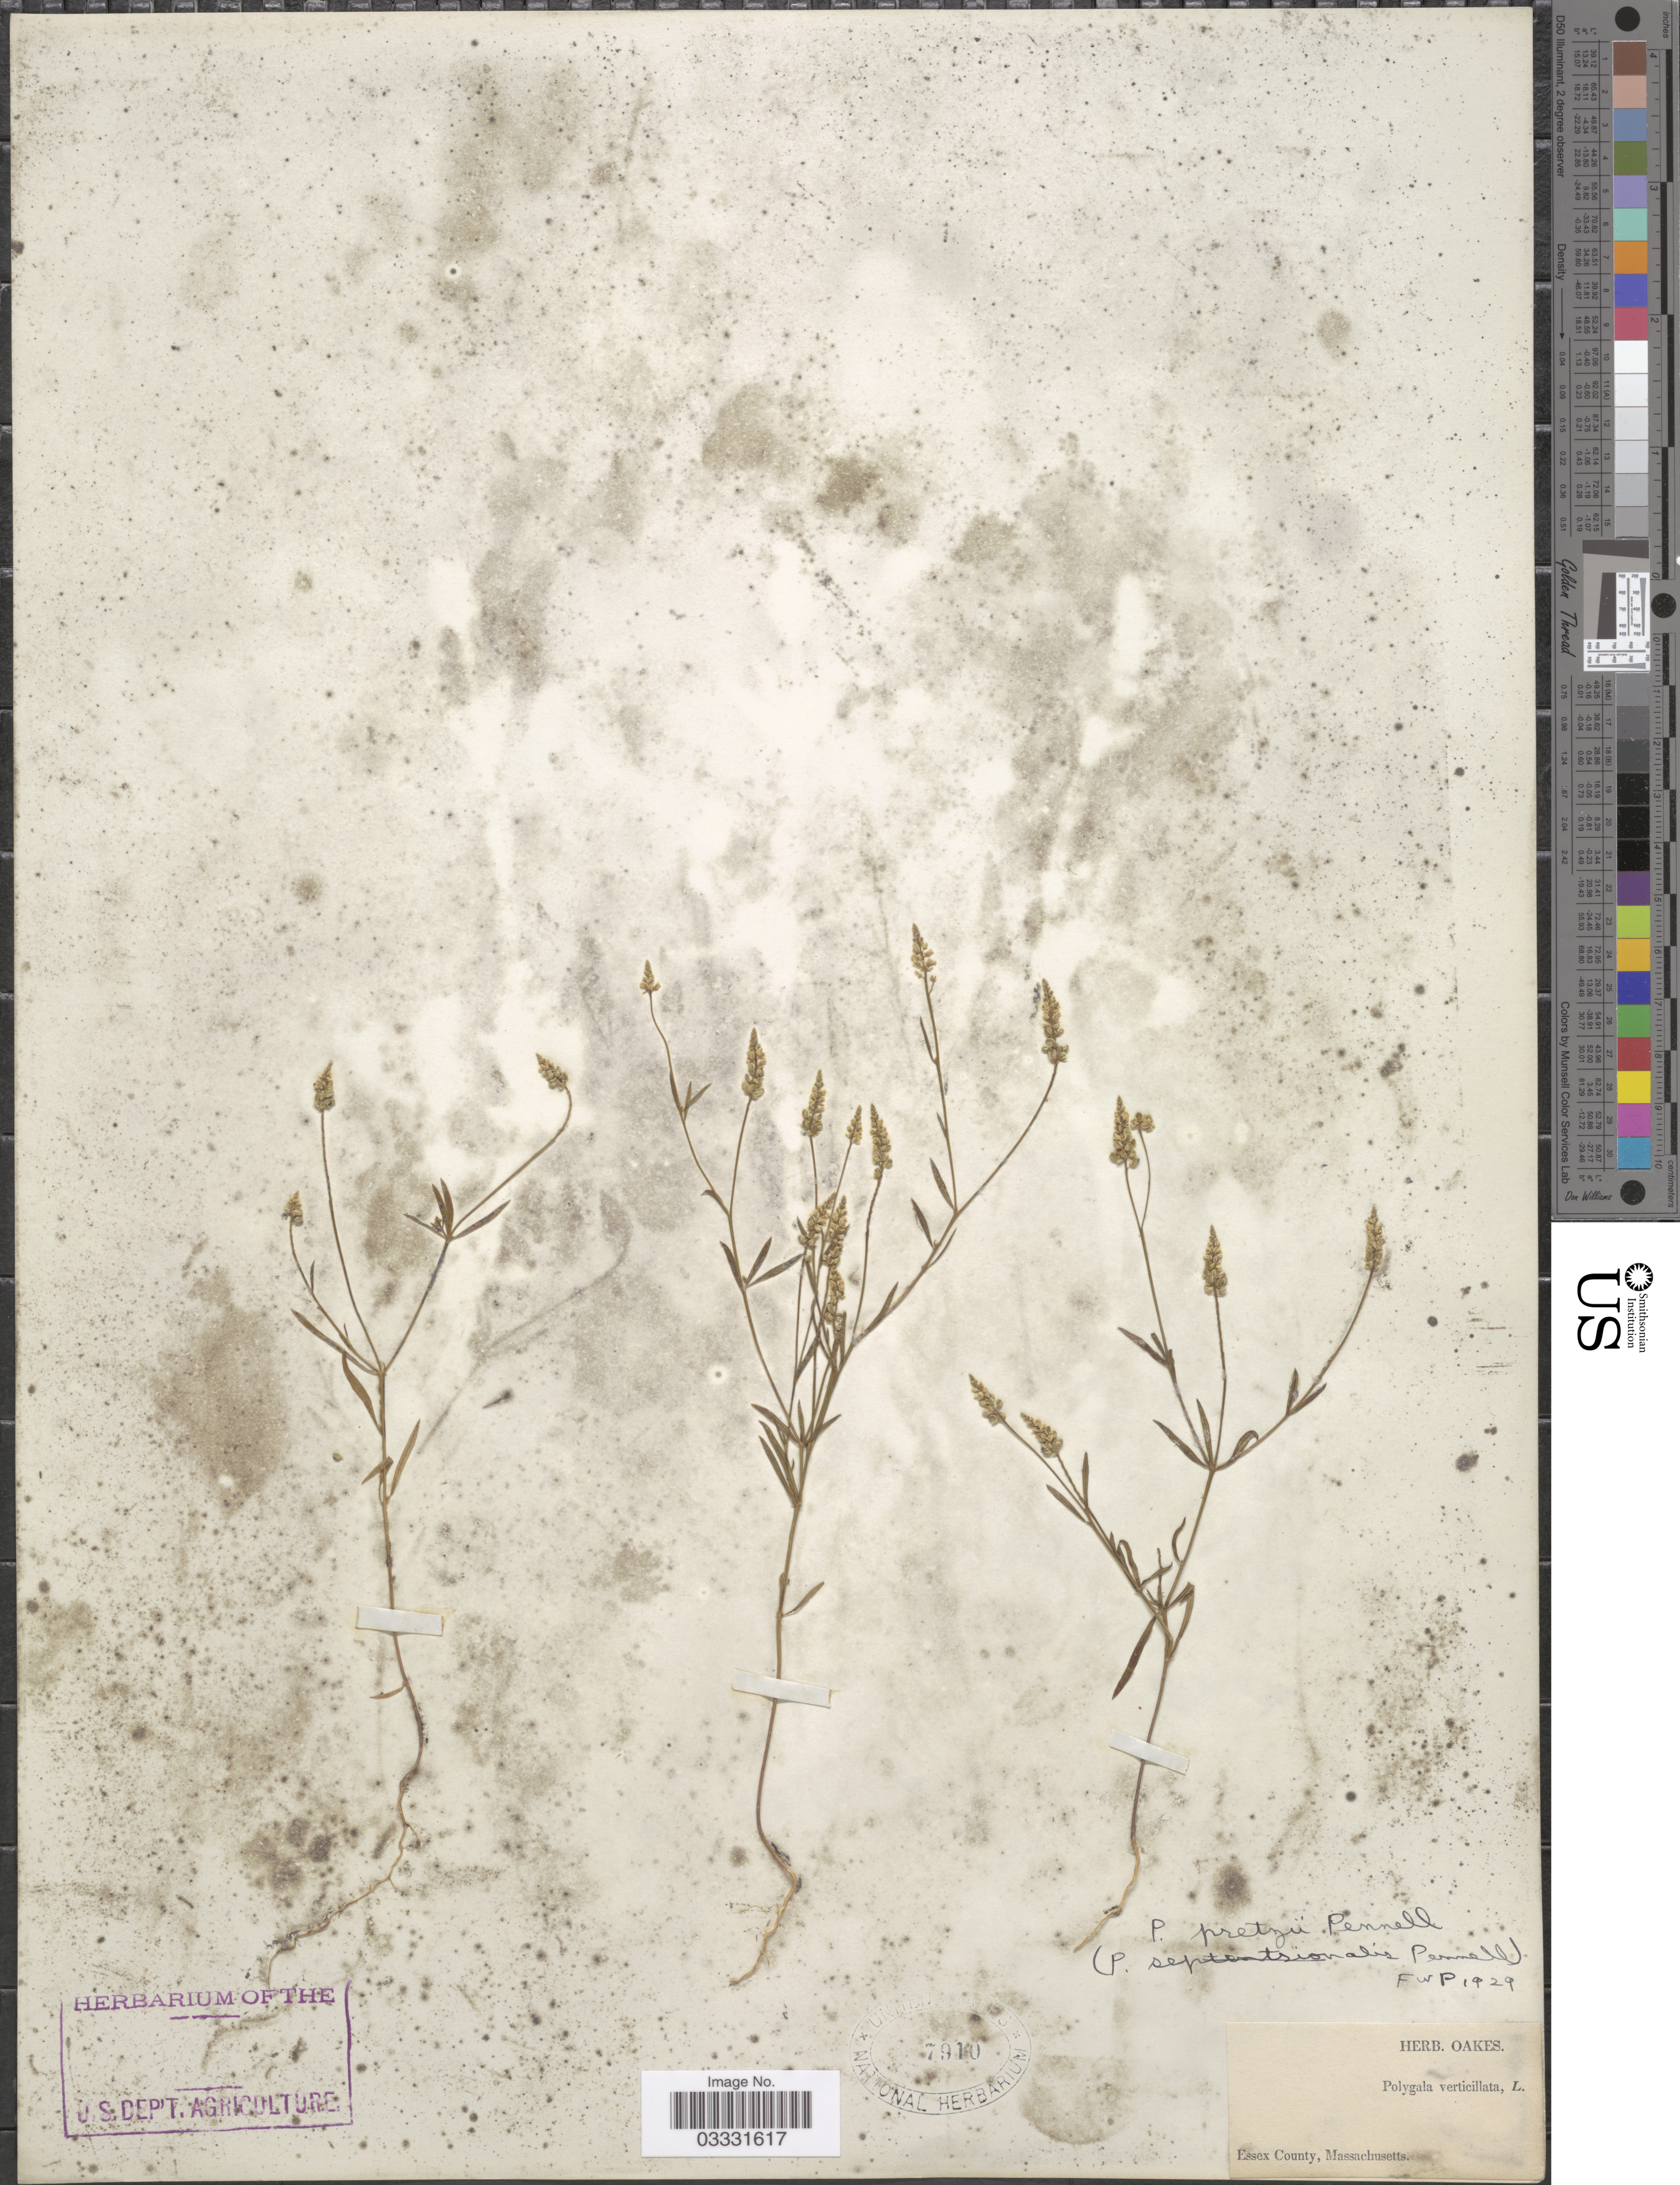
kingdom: Plantae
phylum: Tracheophyta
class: Magnoliopsida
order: Fabales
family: Polygalaceae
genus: Polygala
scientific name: Polygala pretzii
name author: Pennell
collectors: ex herb. Oakes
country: United States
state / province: Massachusetts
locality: Essex County.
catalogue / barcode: US 7910